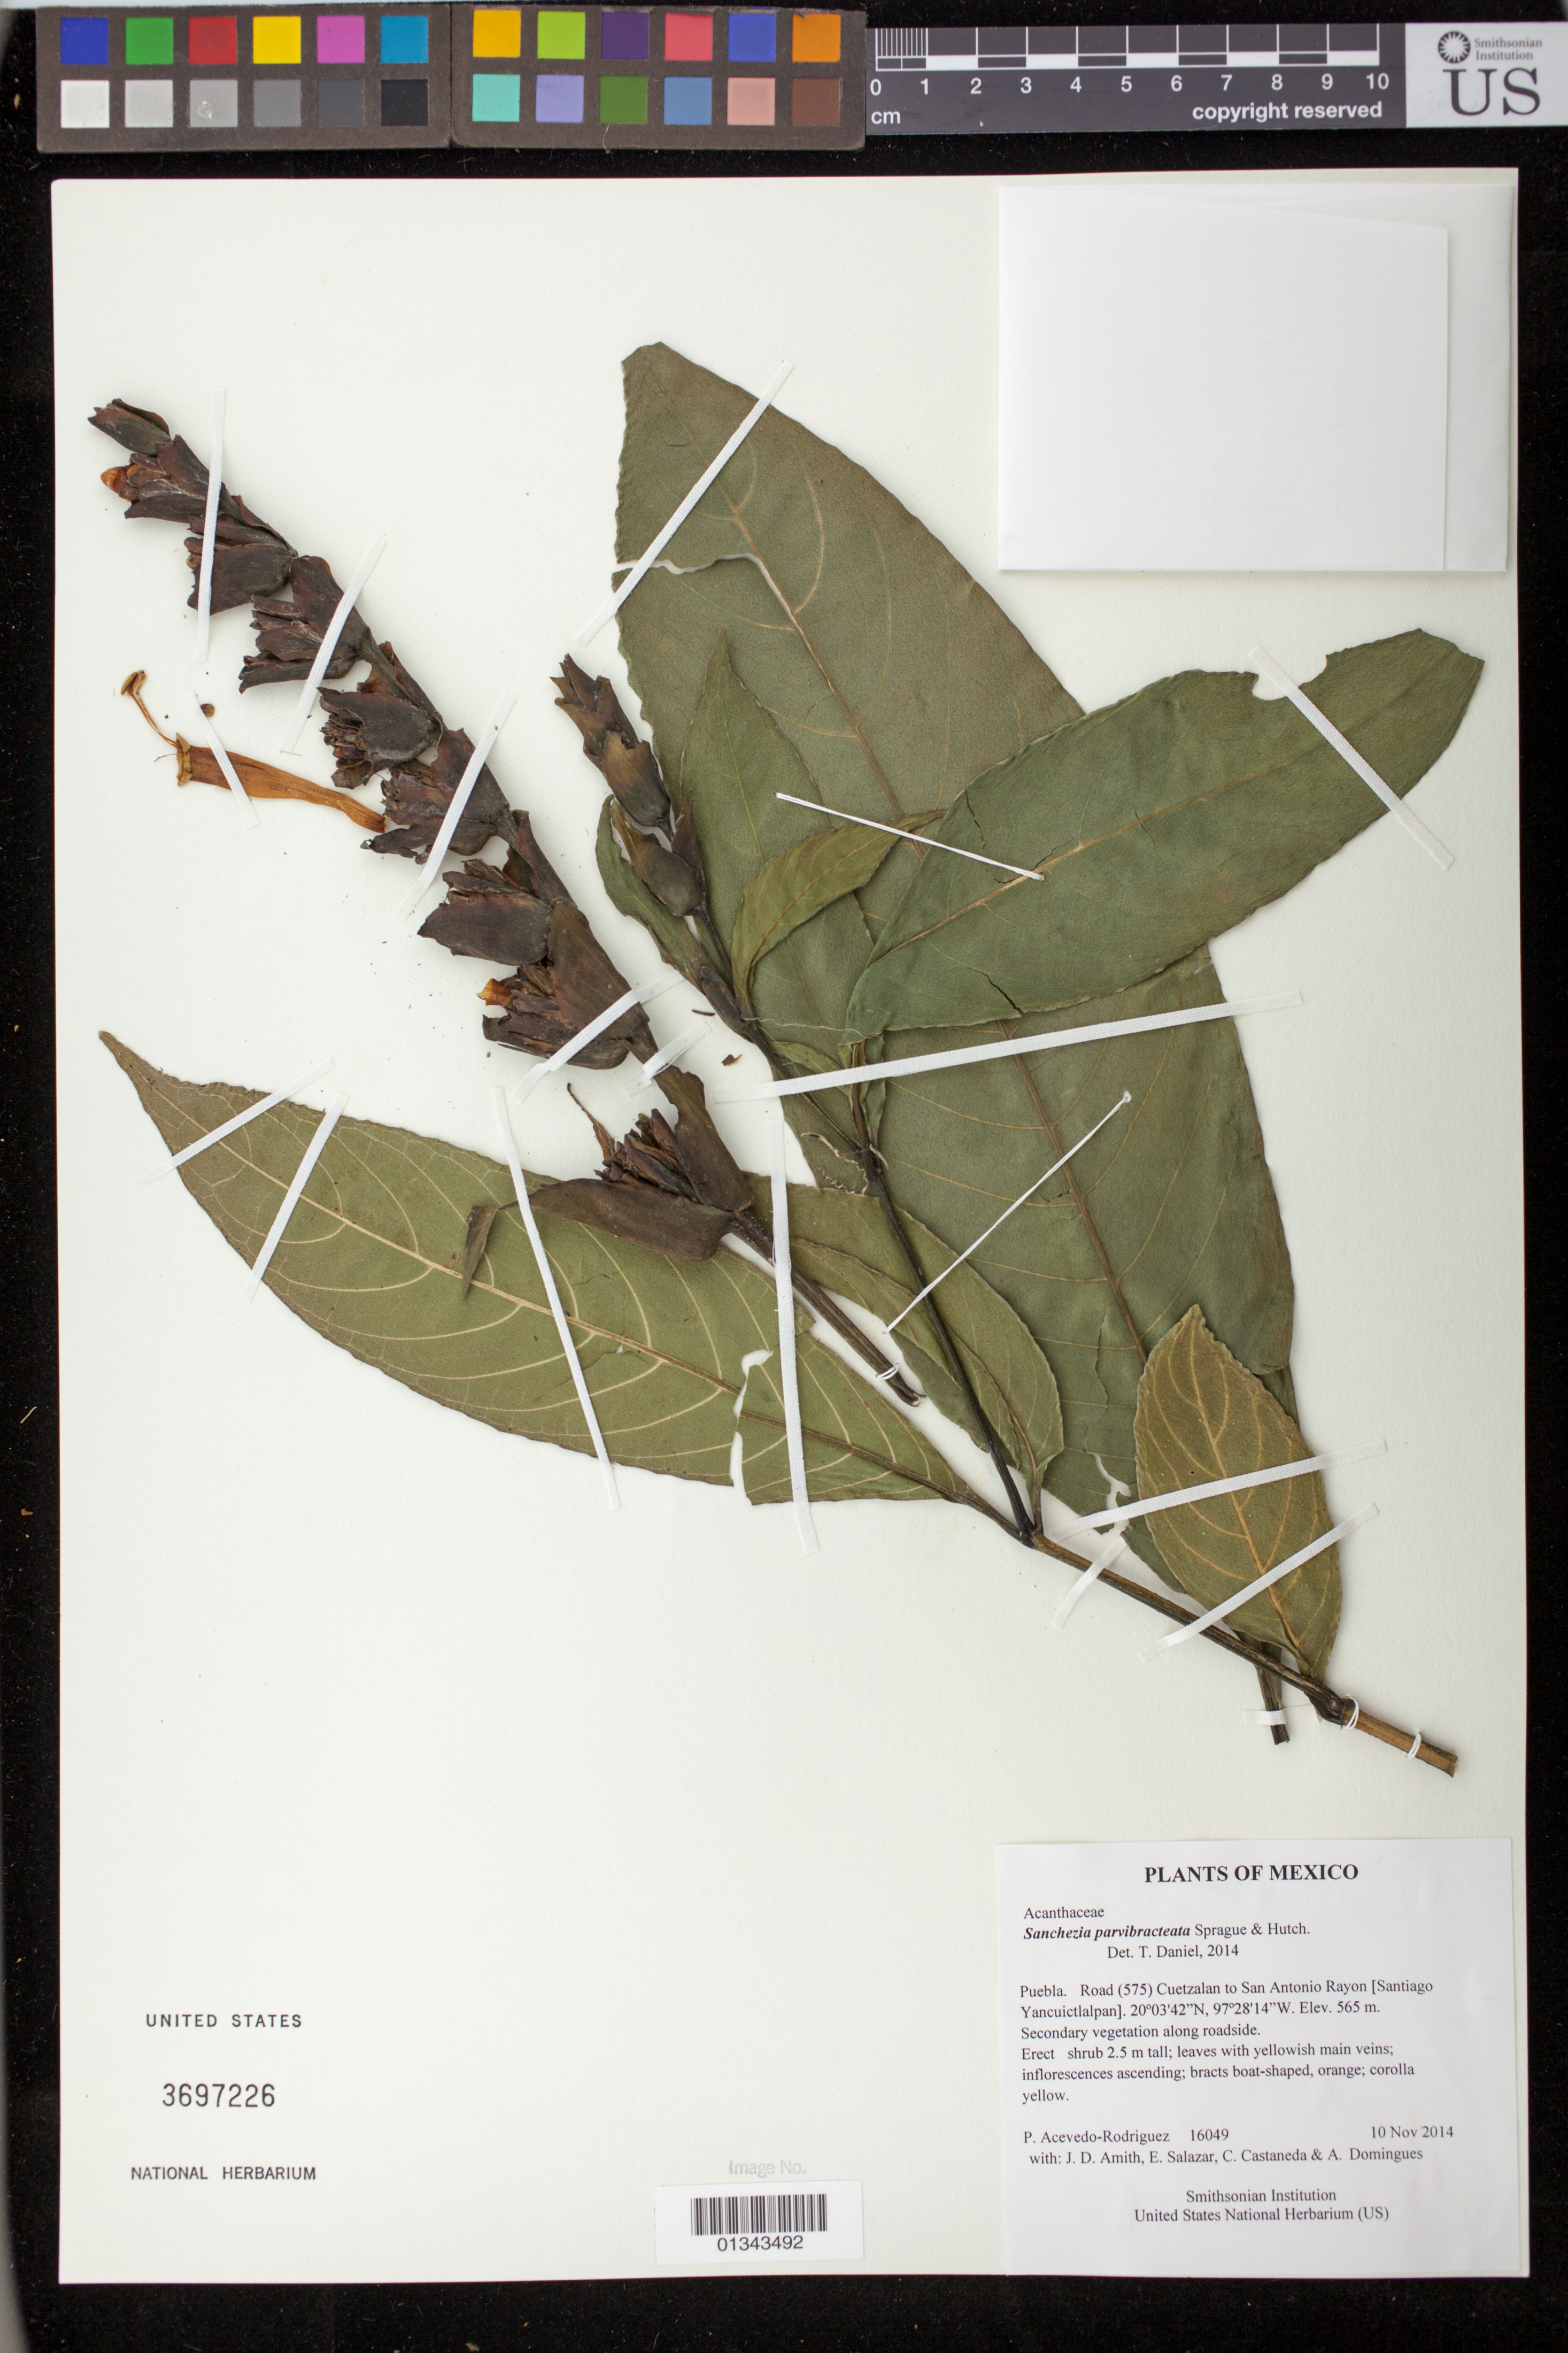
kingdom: Plantae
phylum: Tracheophyta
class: Magnoliopsida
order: Lamiales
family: Acanthaceae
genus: Sanchezia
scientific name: Sanchezia oblonga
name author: Ruiz & Pav.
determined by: Azevedo, Igor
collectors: P. Acevedo-Rodr., J. D. Amith, E. Salazar, C. Castaneda & A. Domingues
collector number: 16049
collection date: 2014-11-10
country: Mexico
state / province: Puebla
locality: Road (575) Cuetzalan to San Antonio Rayon [Santiago Yancuictlalpan]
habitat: Secondary vegetation along roadside.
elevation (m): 565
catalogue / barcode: US 3697226